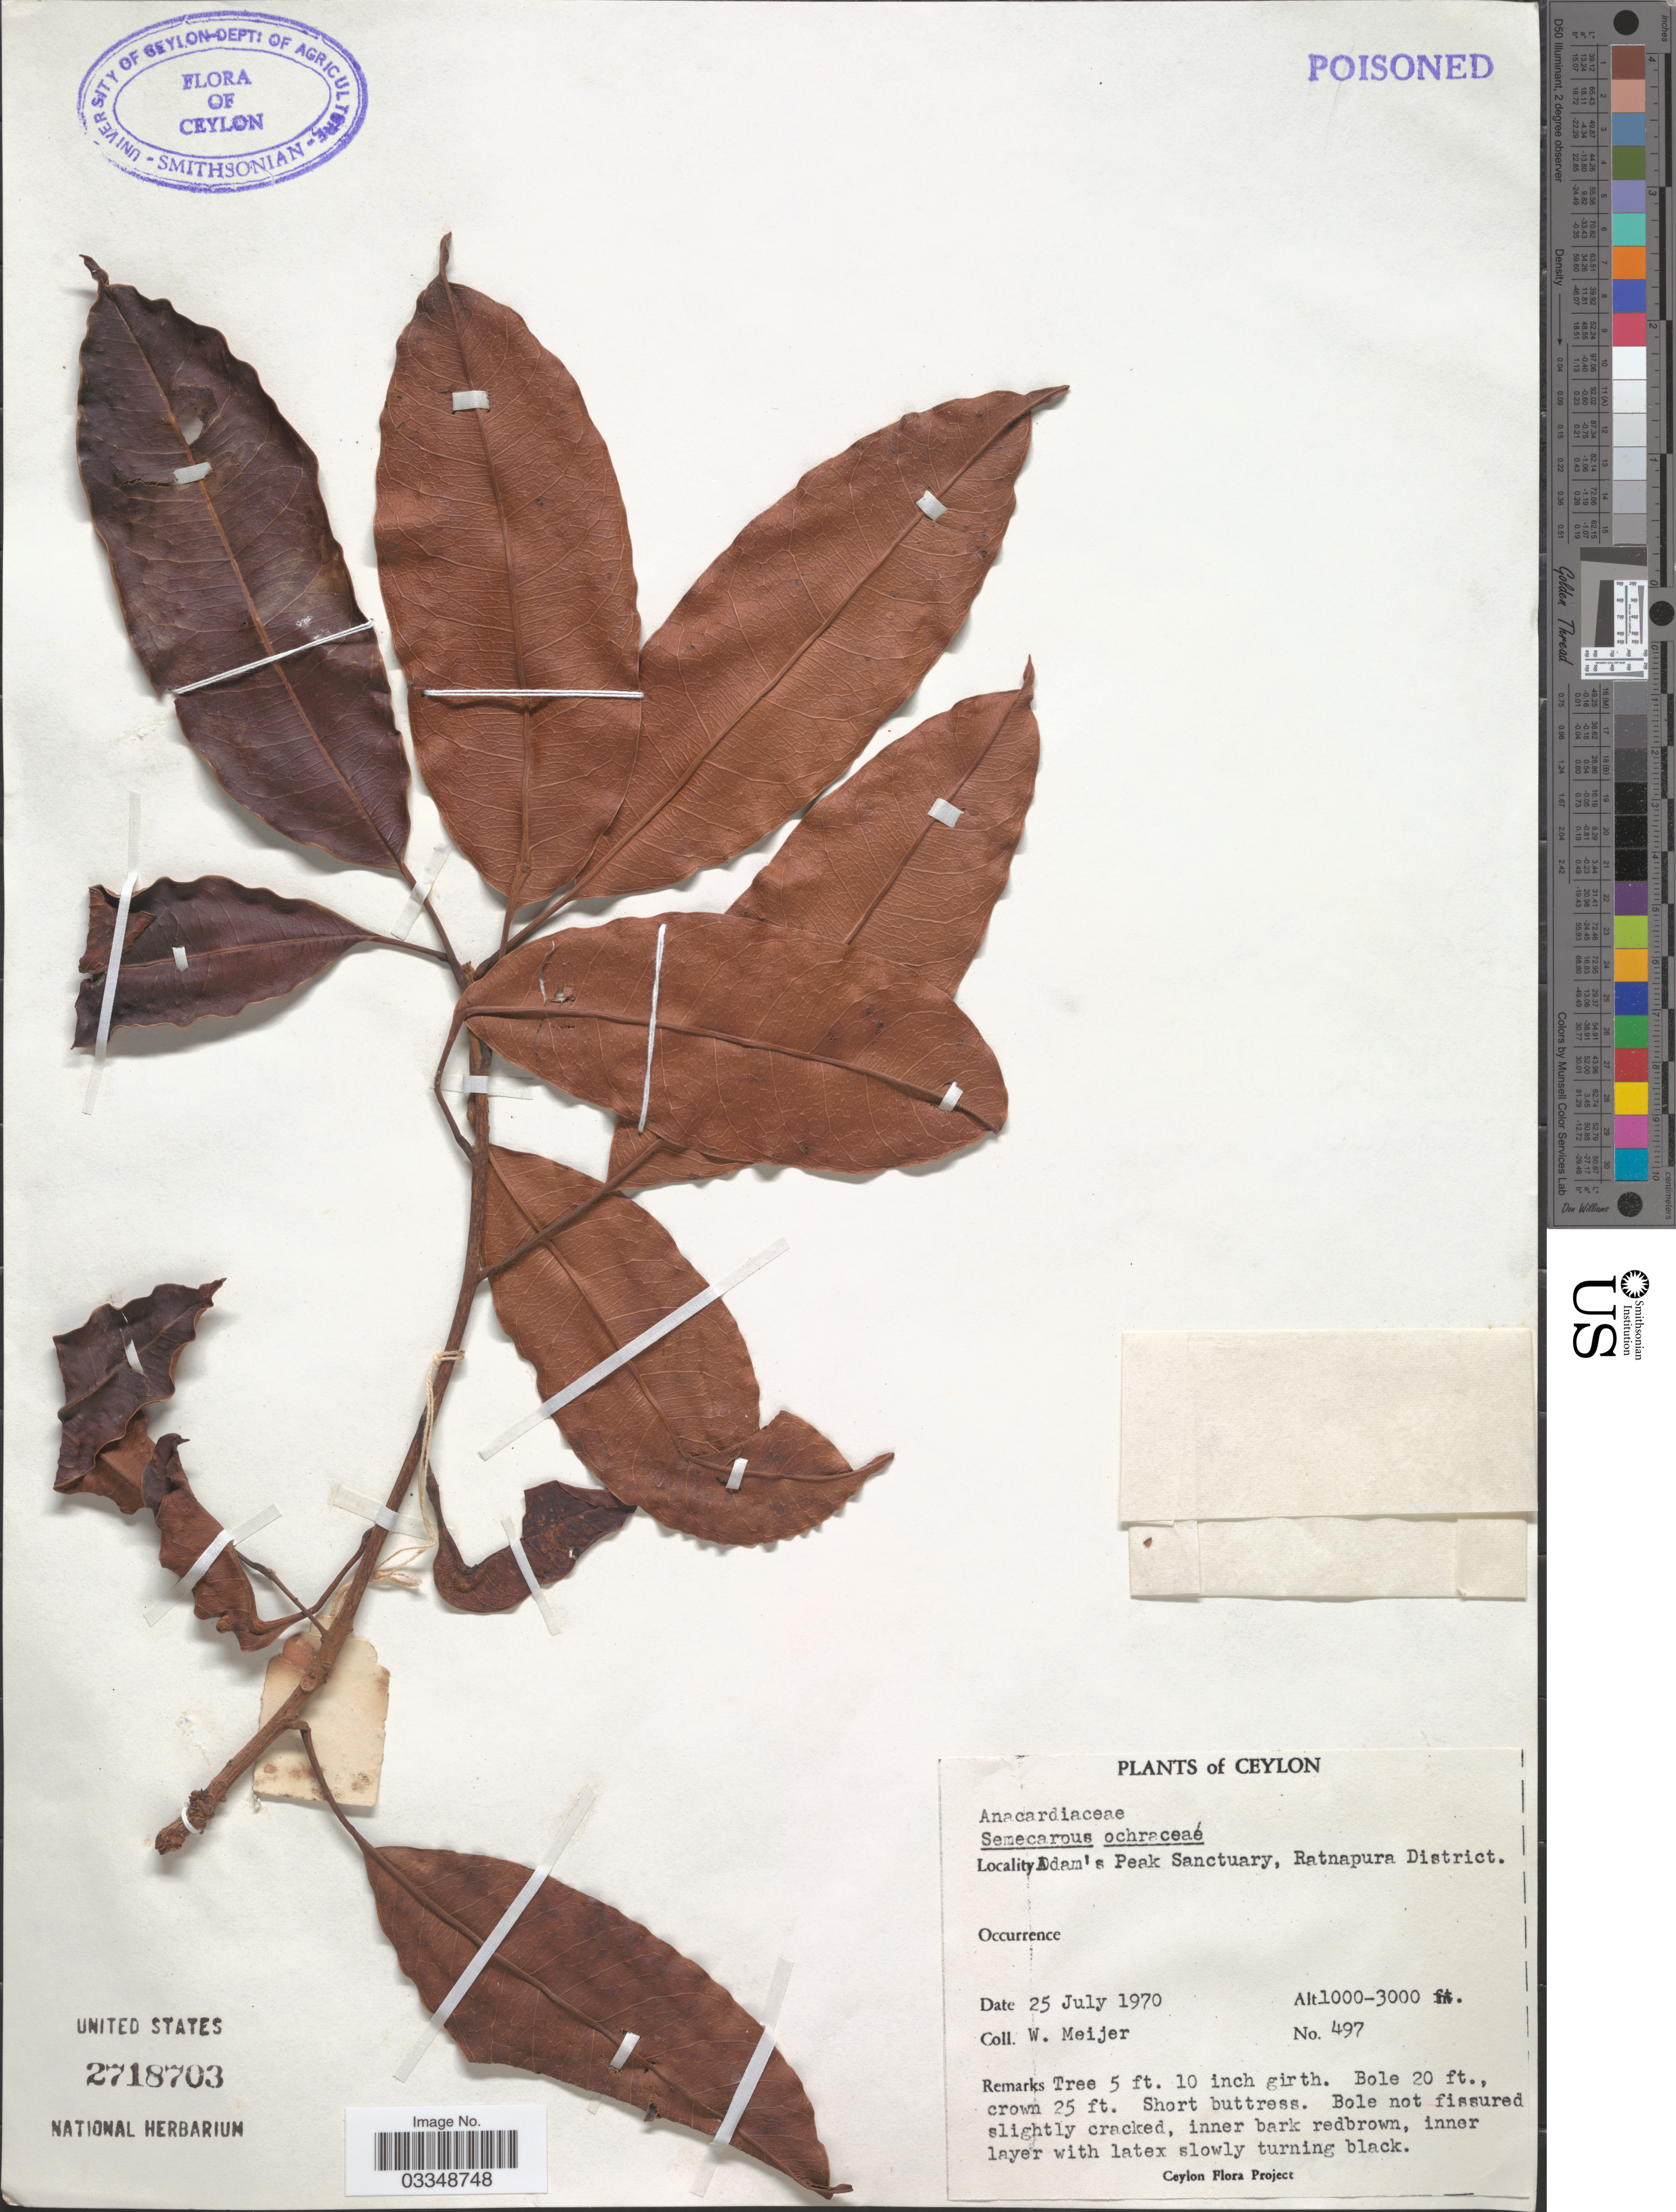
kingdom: Plantae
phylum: Tracheophyta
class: Magnoliopsida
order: Sapindales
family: Anacardiaceae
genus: Semecarpus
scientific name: Semecarpus ochraceus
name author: Alston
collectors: W. Meijer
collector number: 497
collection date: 1970-07-25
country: Sri Lanka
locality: Ceylon. Adam's Peak Sanctuary, Ratnapura District.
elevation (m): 305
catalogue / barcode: US 2718703